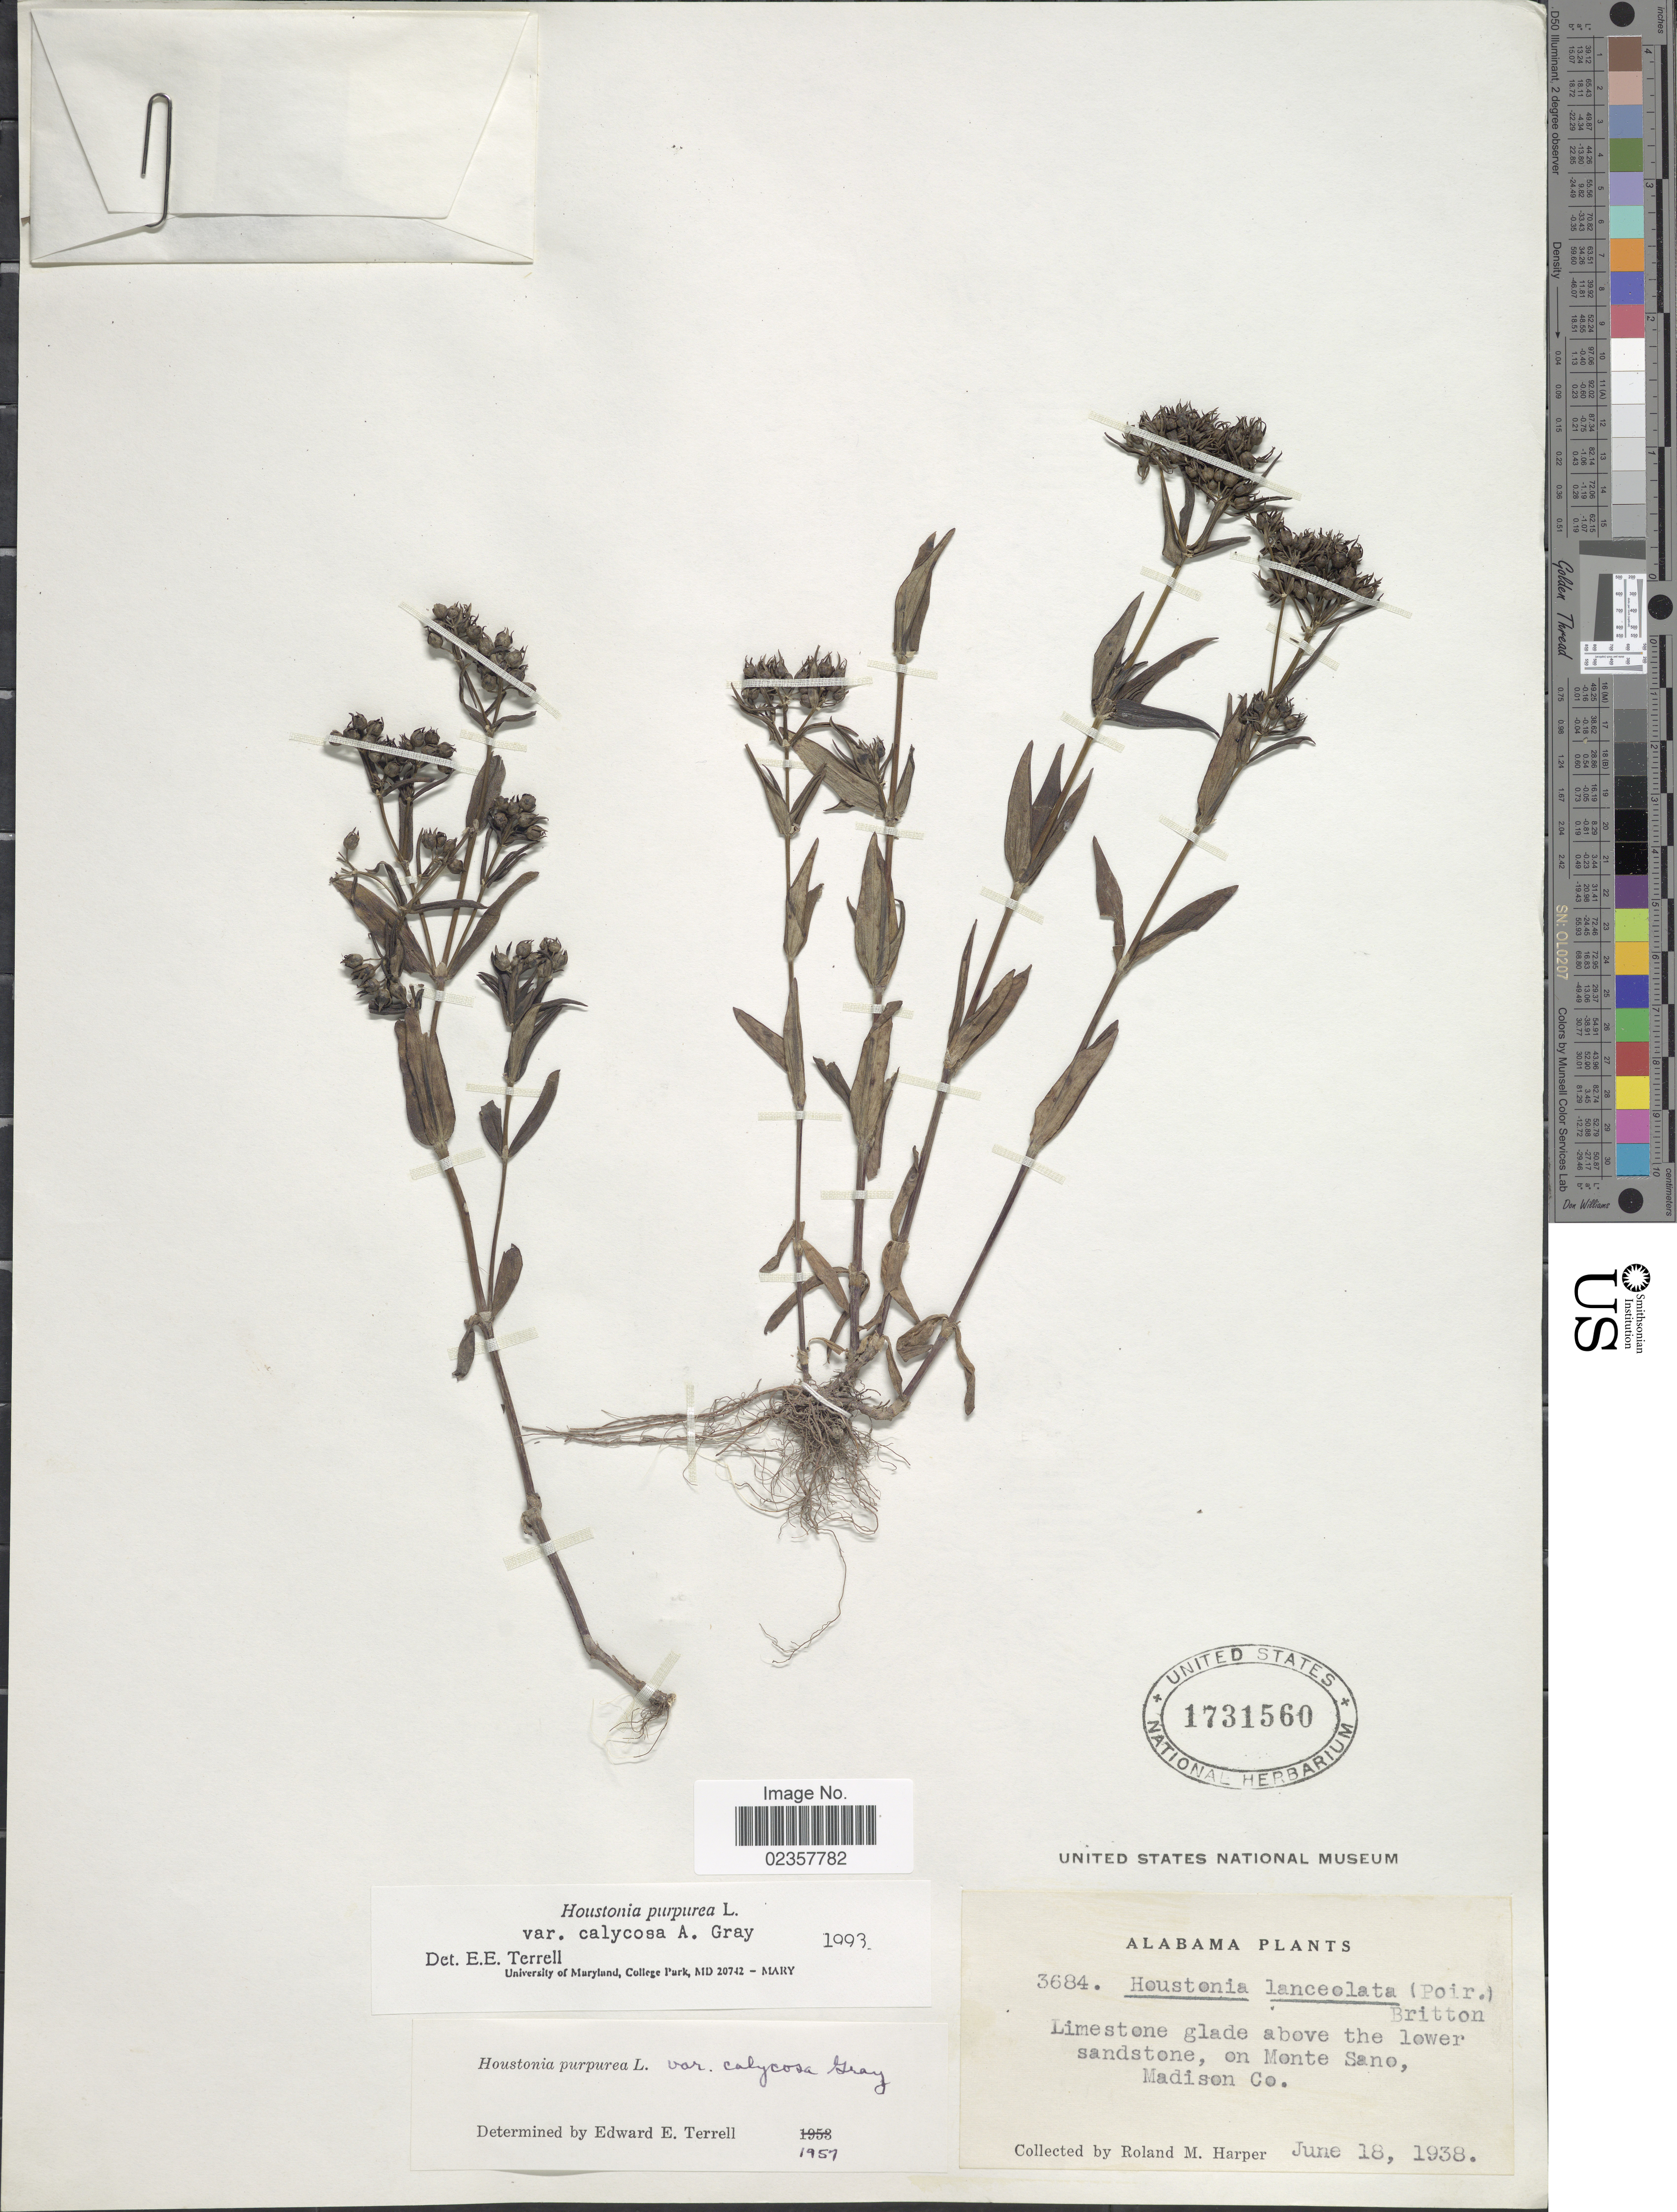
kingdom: Plantae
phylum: Tracheophyta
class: Magnoliopsida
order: Gentianales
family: Rubiaceae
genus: Houstonia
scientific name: Houstonia purpurea var. calycosa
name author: A. Gray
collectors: R. M. Harper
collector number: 3684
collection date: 1938-06-18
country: United States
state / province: Alabama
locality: Limestone glade above the lower sandstone, on Monte Sano, Madison Co.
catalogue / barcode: US 1731560